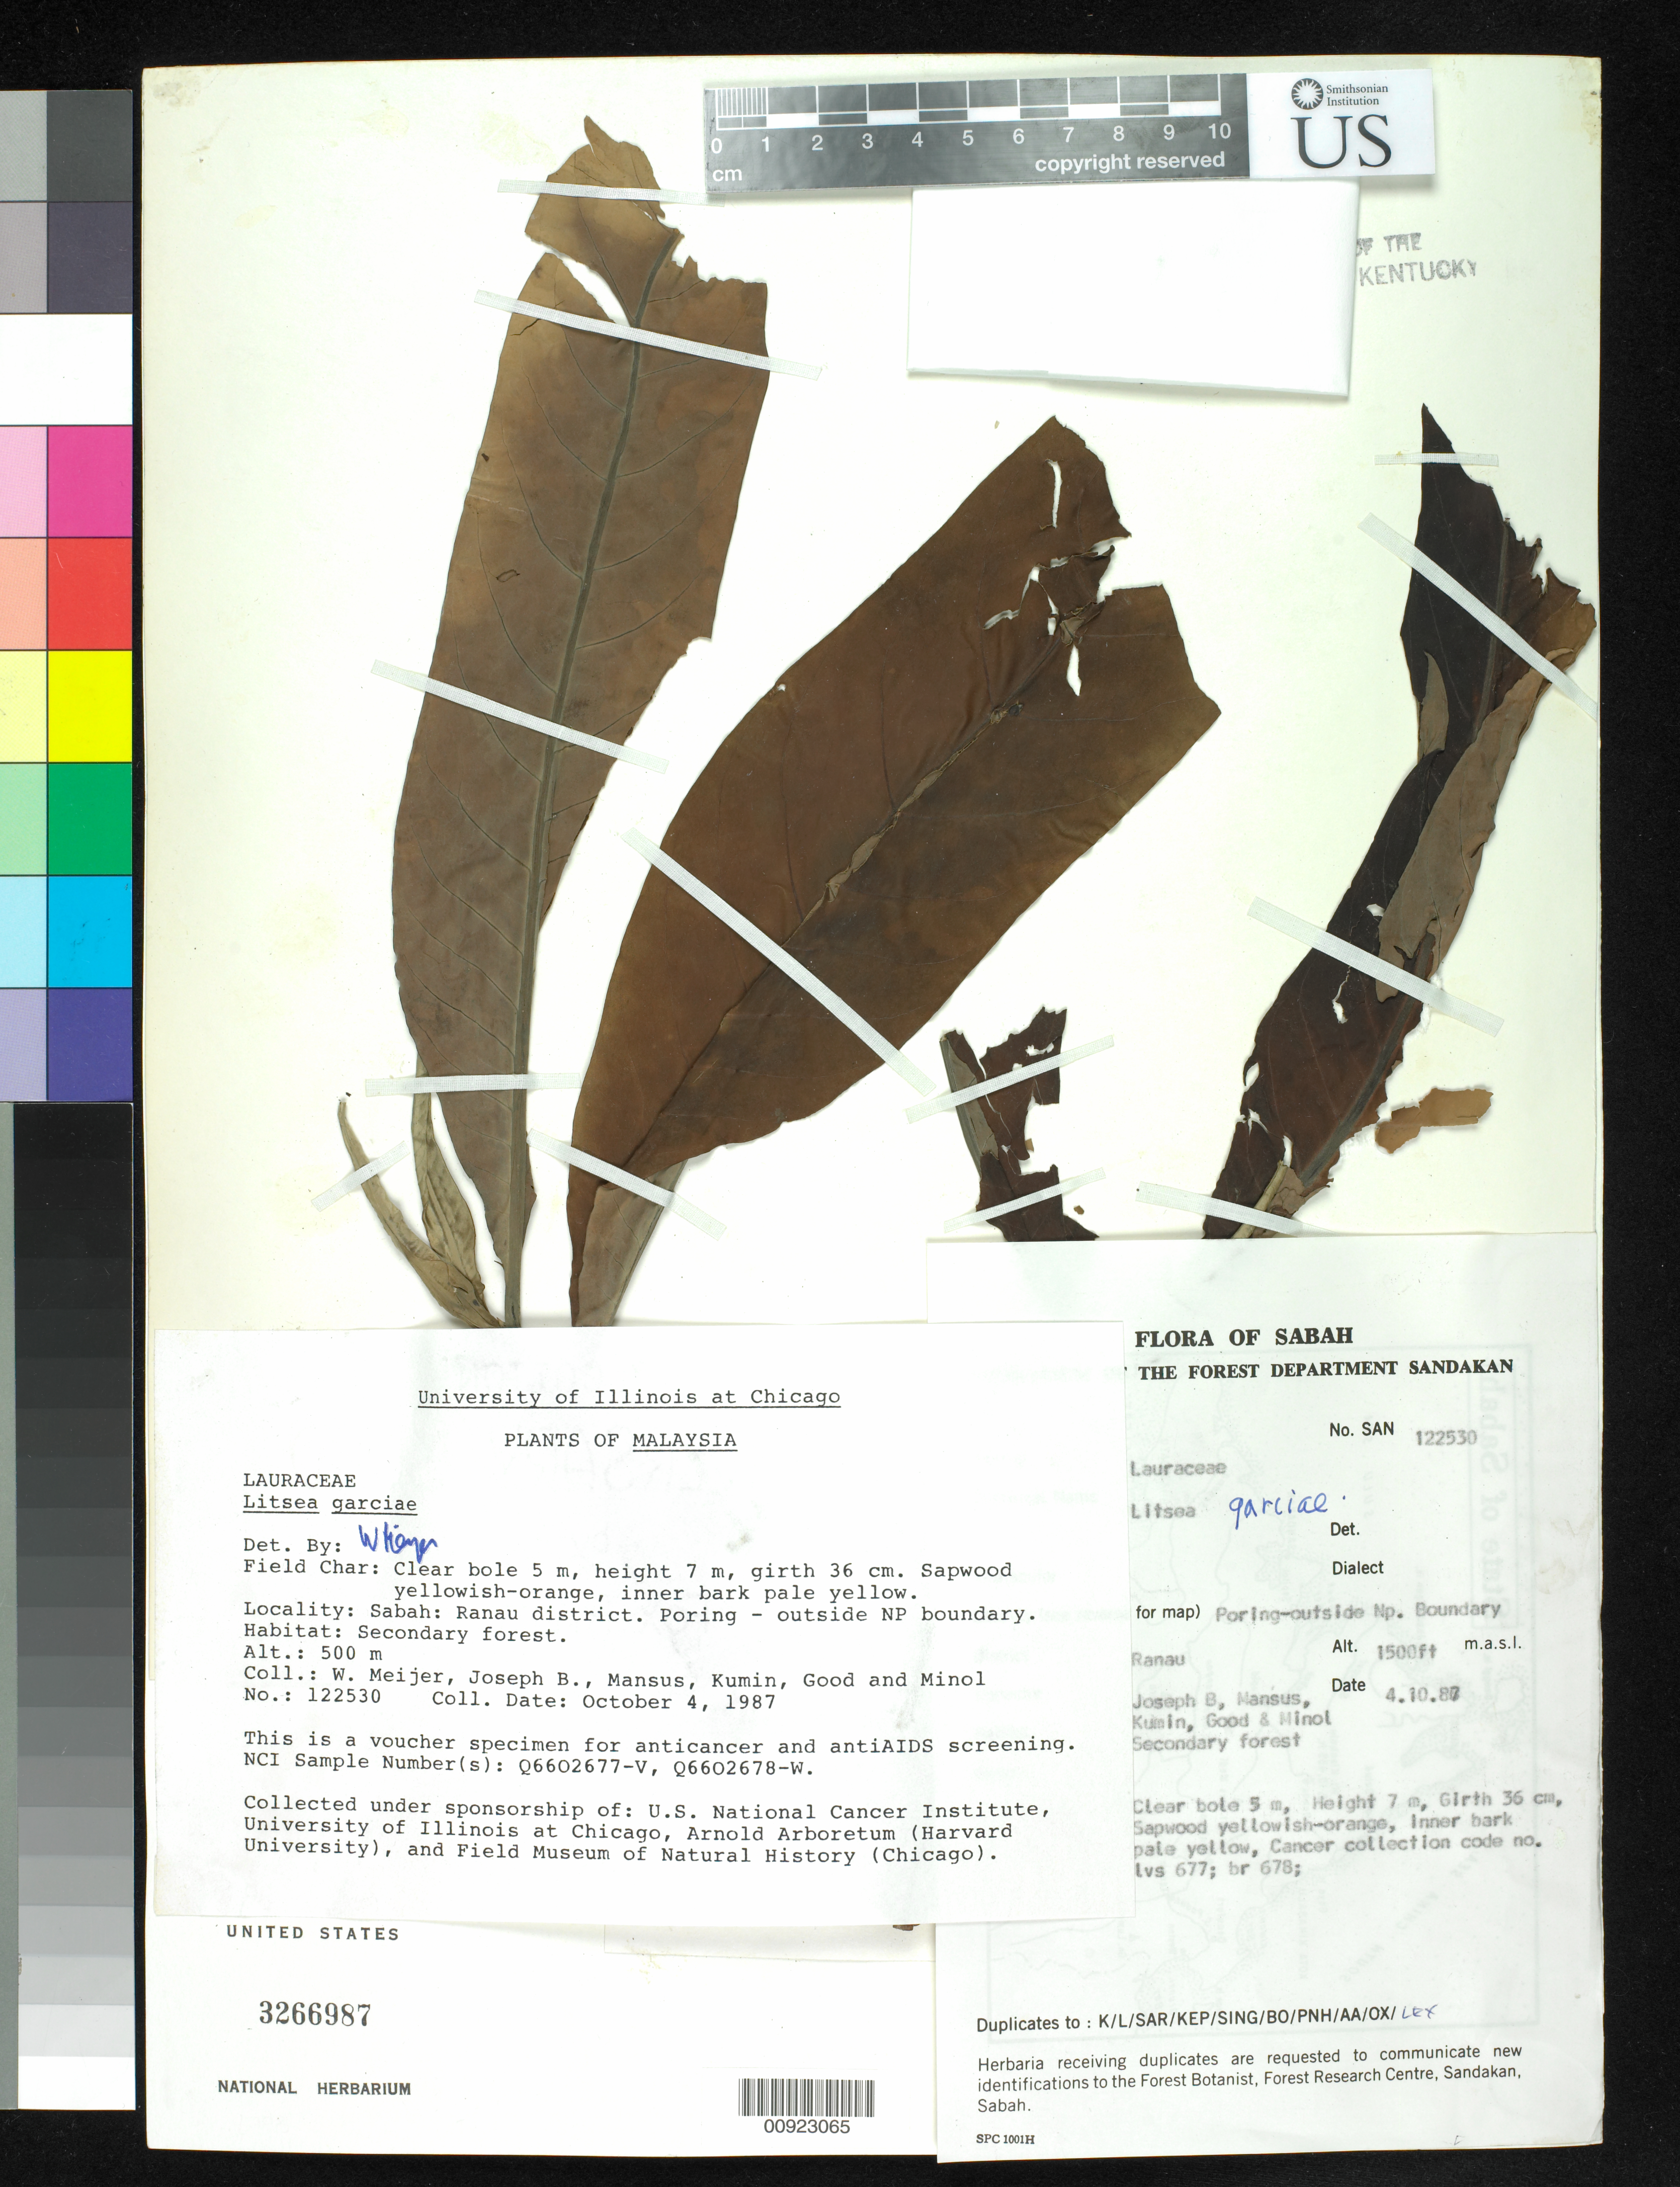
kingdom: Plantae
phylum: Tracheophyta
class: Magnoliopsida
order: Laurales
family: Lauraceae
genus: Litsea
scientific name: Litsea garciae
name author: S. Vidal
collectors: W. Meijer, Joseph B., -. Mansus, -. Kumin, -. Good & -. Minol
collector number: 122530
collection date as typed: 04 Oct 1987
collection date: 1987-10-04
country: Malaysia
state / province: Sabah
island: Borneo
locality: Ranau district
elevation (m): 500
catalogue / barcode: US 3266987